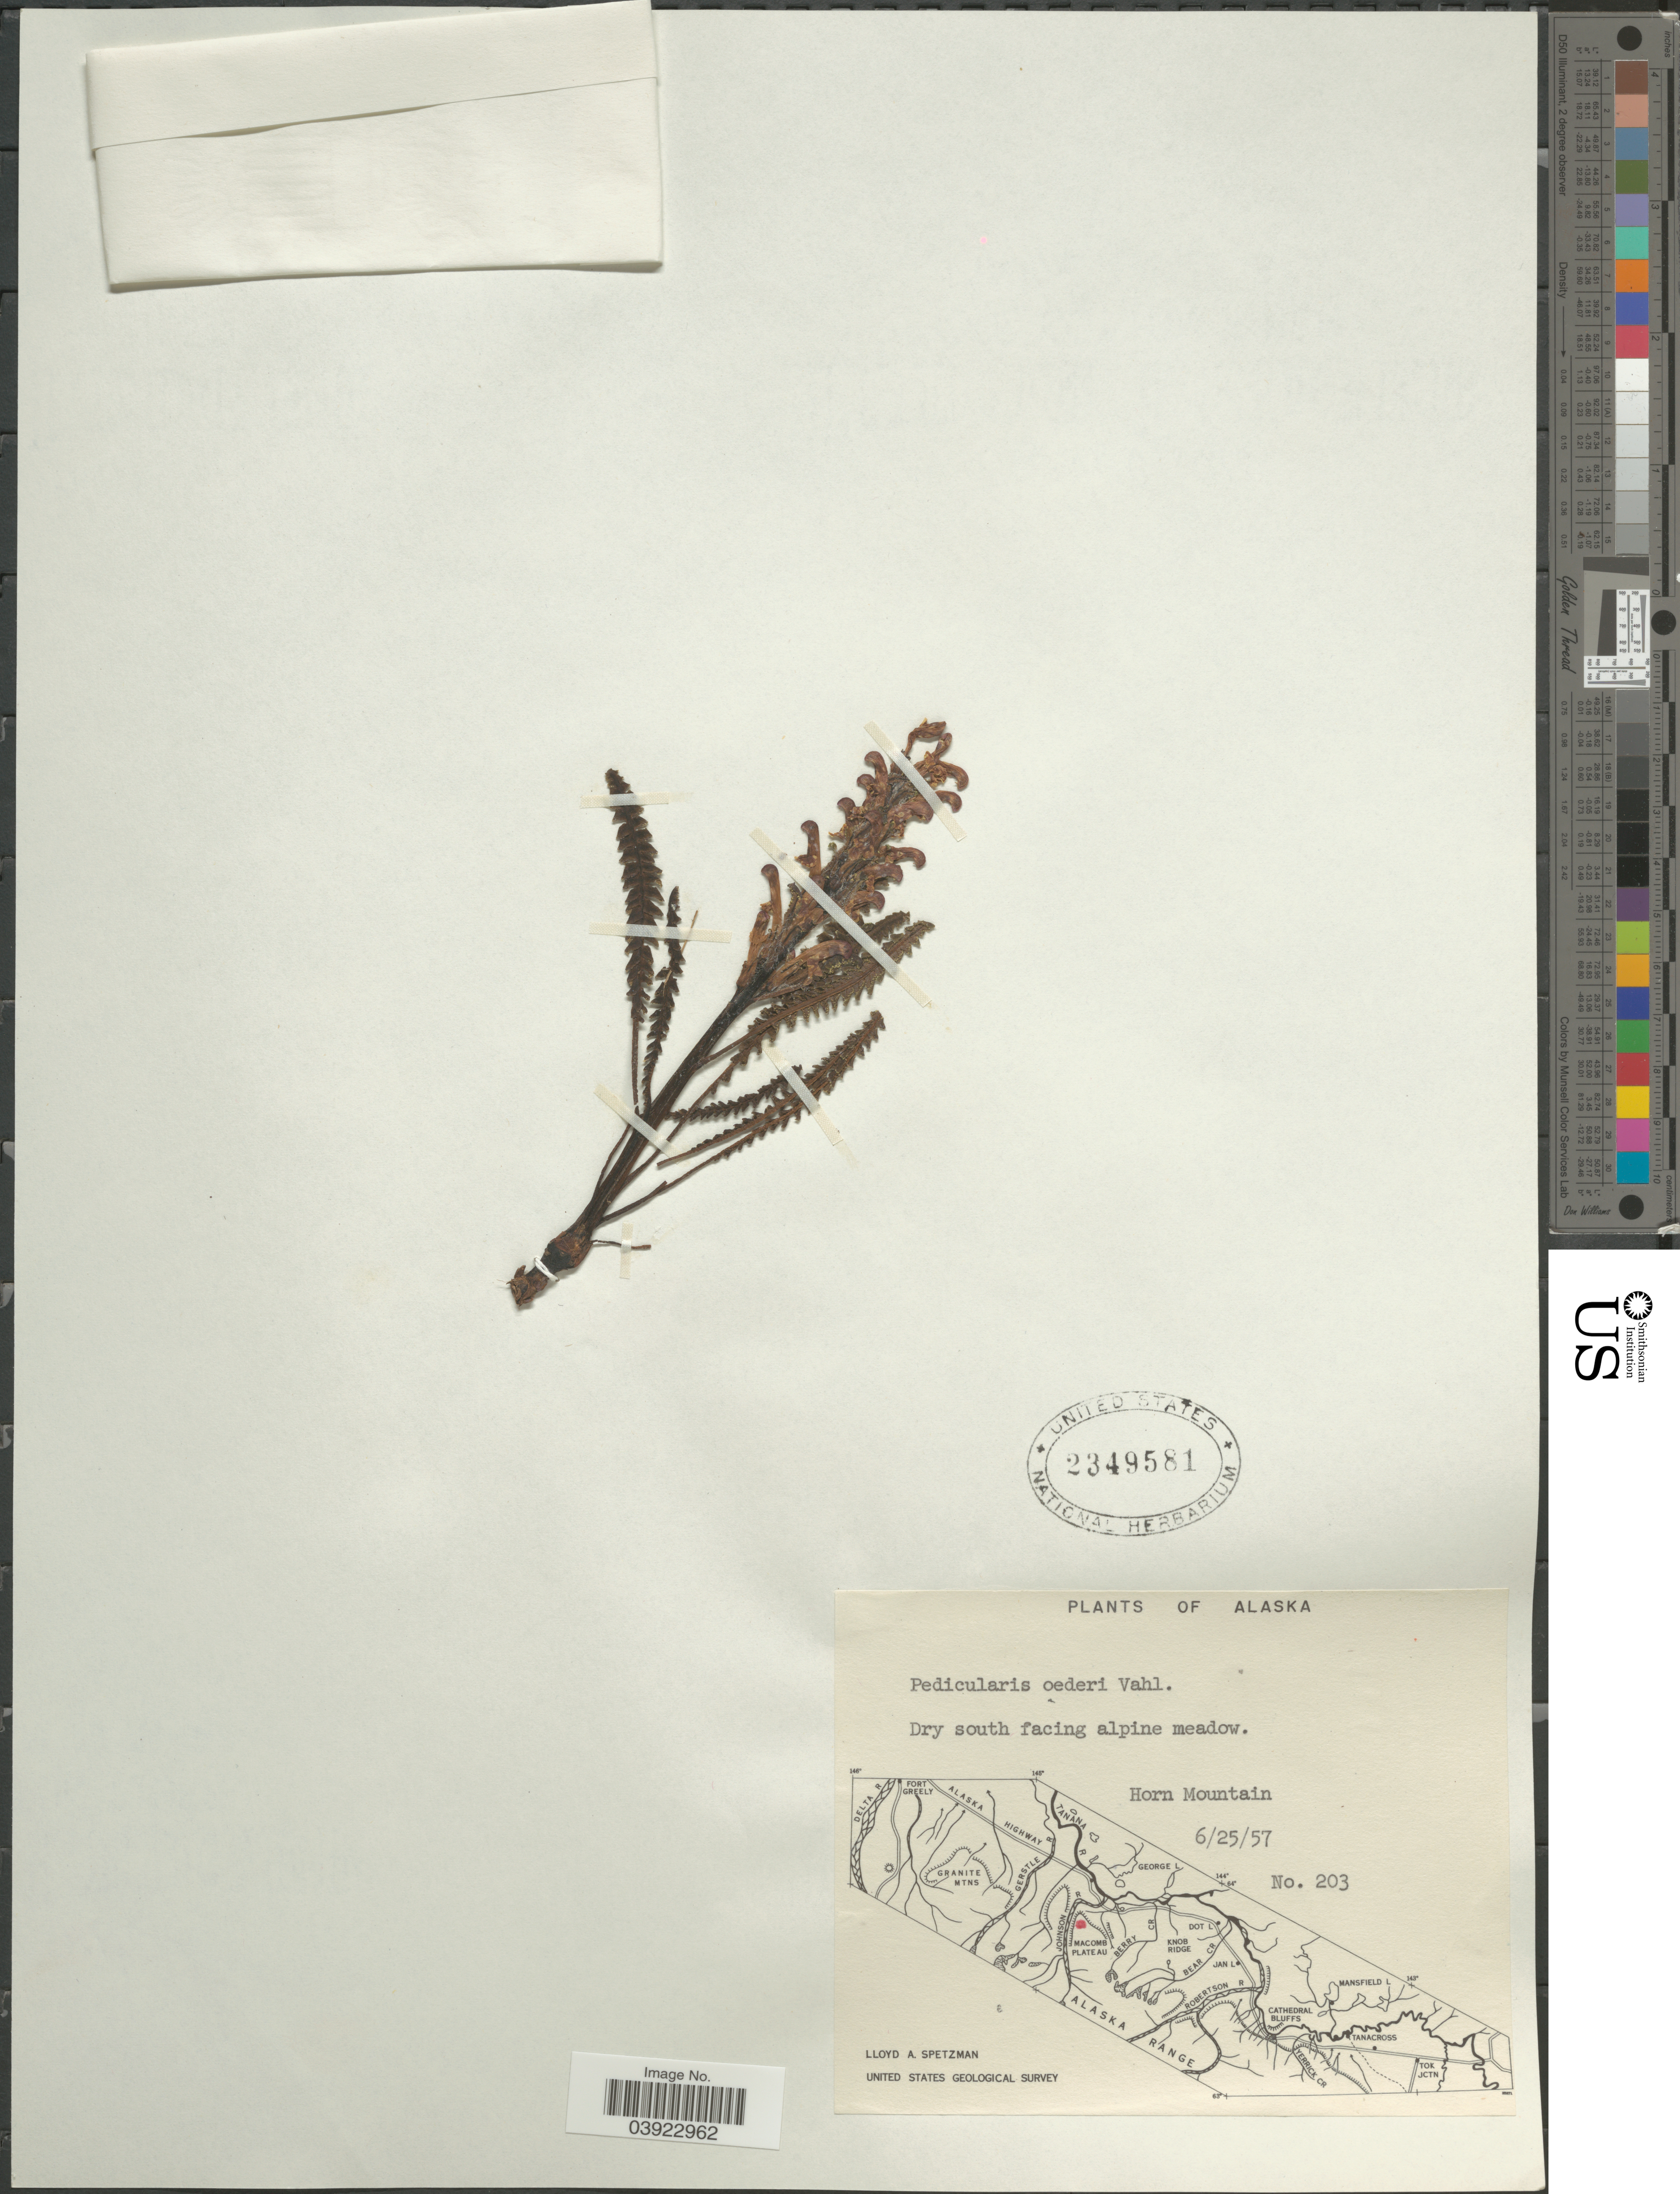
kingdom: Plantae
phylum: Tracheophyta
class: Magnoliopsida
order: Lamiales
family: Orobanchaceae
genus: Pedicularis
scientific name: Pedicularis oederi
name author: Vahl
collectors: L. Spetzman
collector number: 203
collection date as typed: Transcribed d/m/y: 25/6/57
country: United States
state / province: Alaska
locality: Horn Mountain.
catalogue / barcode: US 2349581